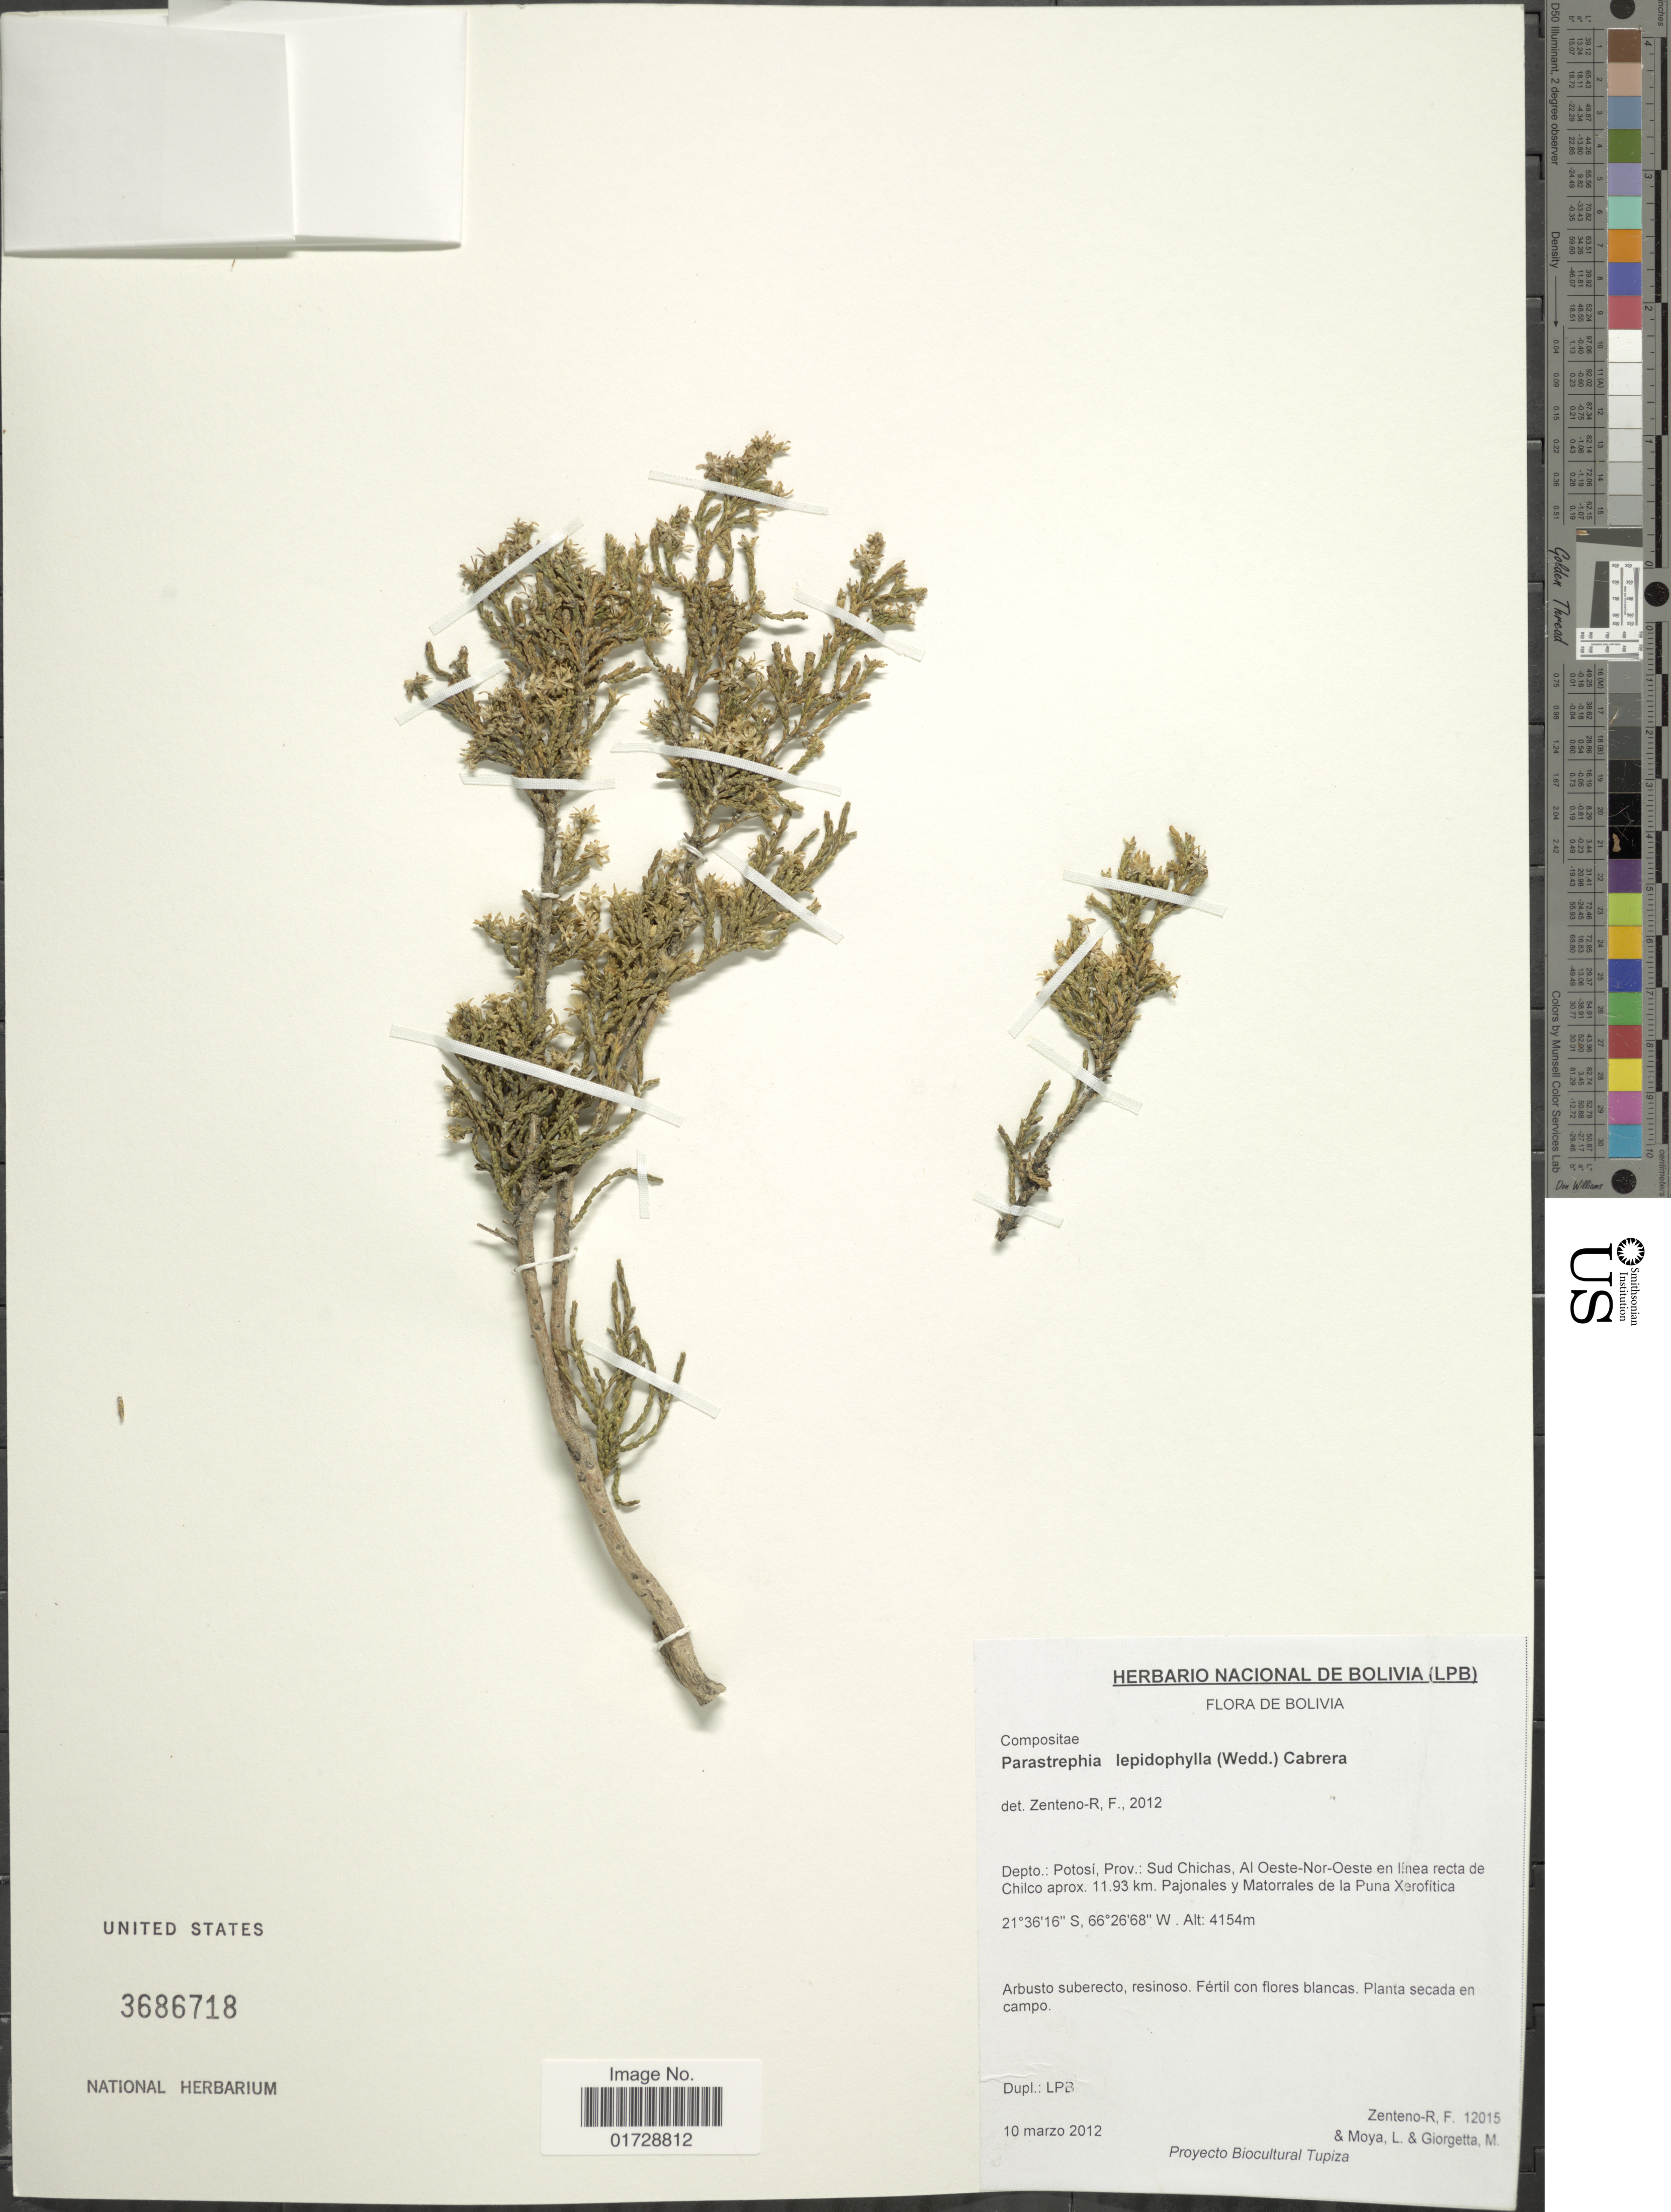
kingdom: Plantae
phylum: Tracheophyta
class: Magnoliopsida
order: Asterales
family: Asteraceae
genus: Parastrephia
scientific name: Parastrephia lepidophylla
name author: (Wedd.) Cabrera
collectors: F. Zenteno, L. Moya & M. Giorgetta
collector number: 12015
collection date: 2012-03-10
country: Bolivia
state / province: Potosi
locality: Prov. Sud Chichas, al Oeste-Nor-Oeste en linea recta de Chilco aprox. 11.93 km, Pajonales y Matorrales de la Puna Xerofitica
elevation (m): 4154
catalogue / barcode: US 3686718